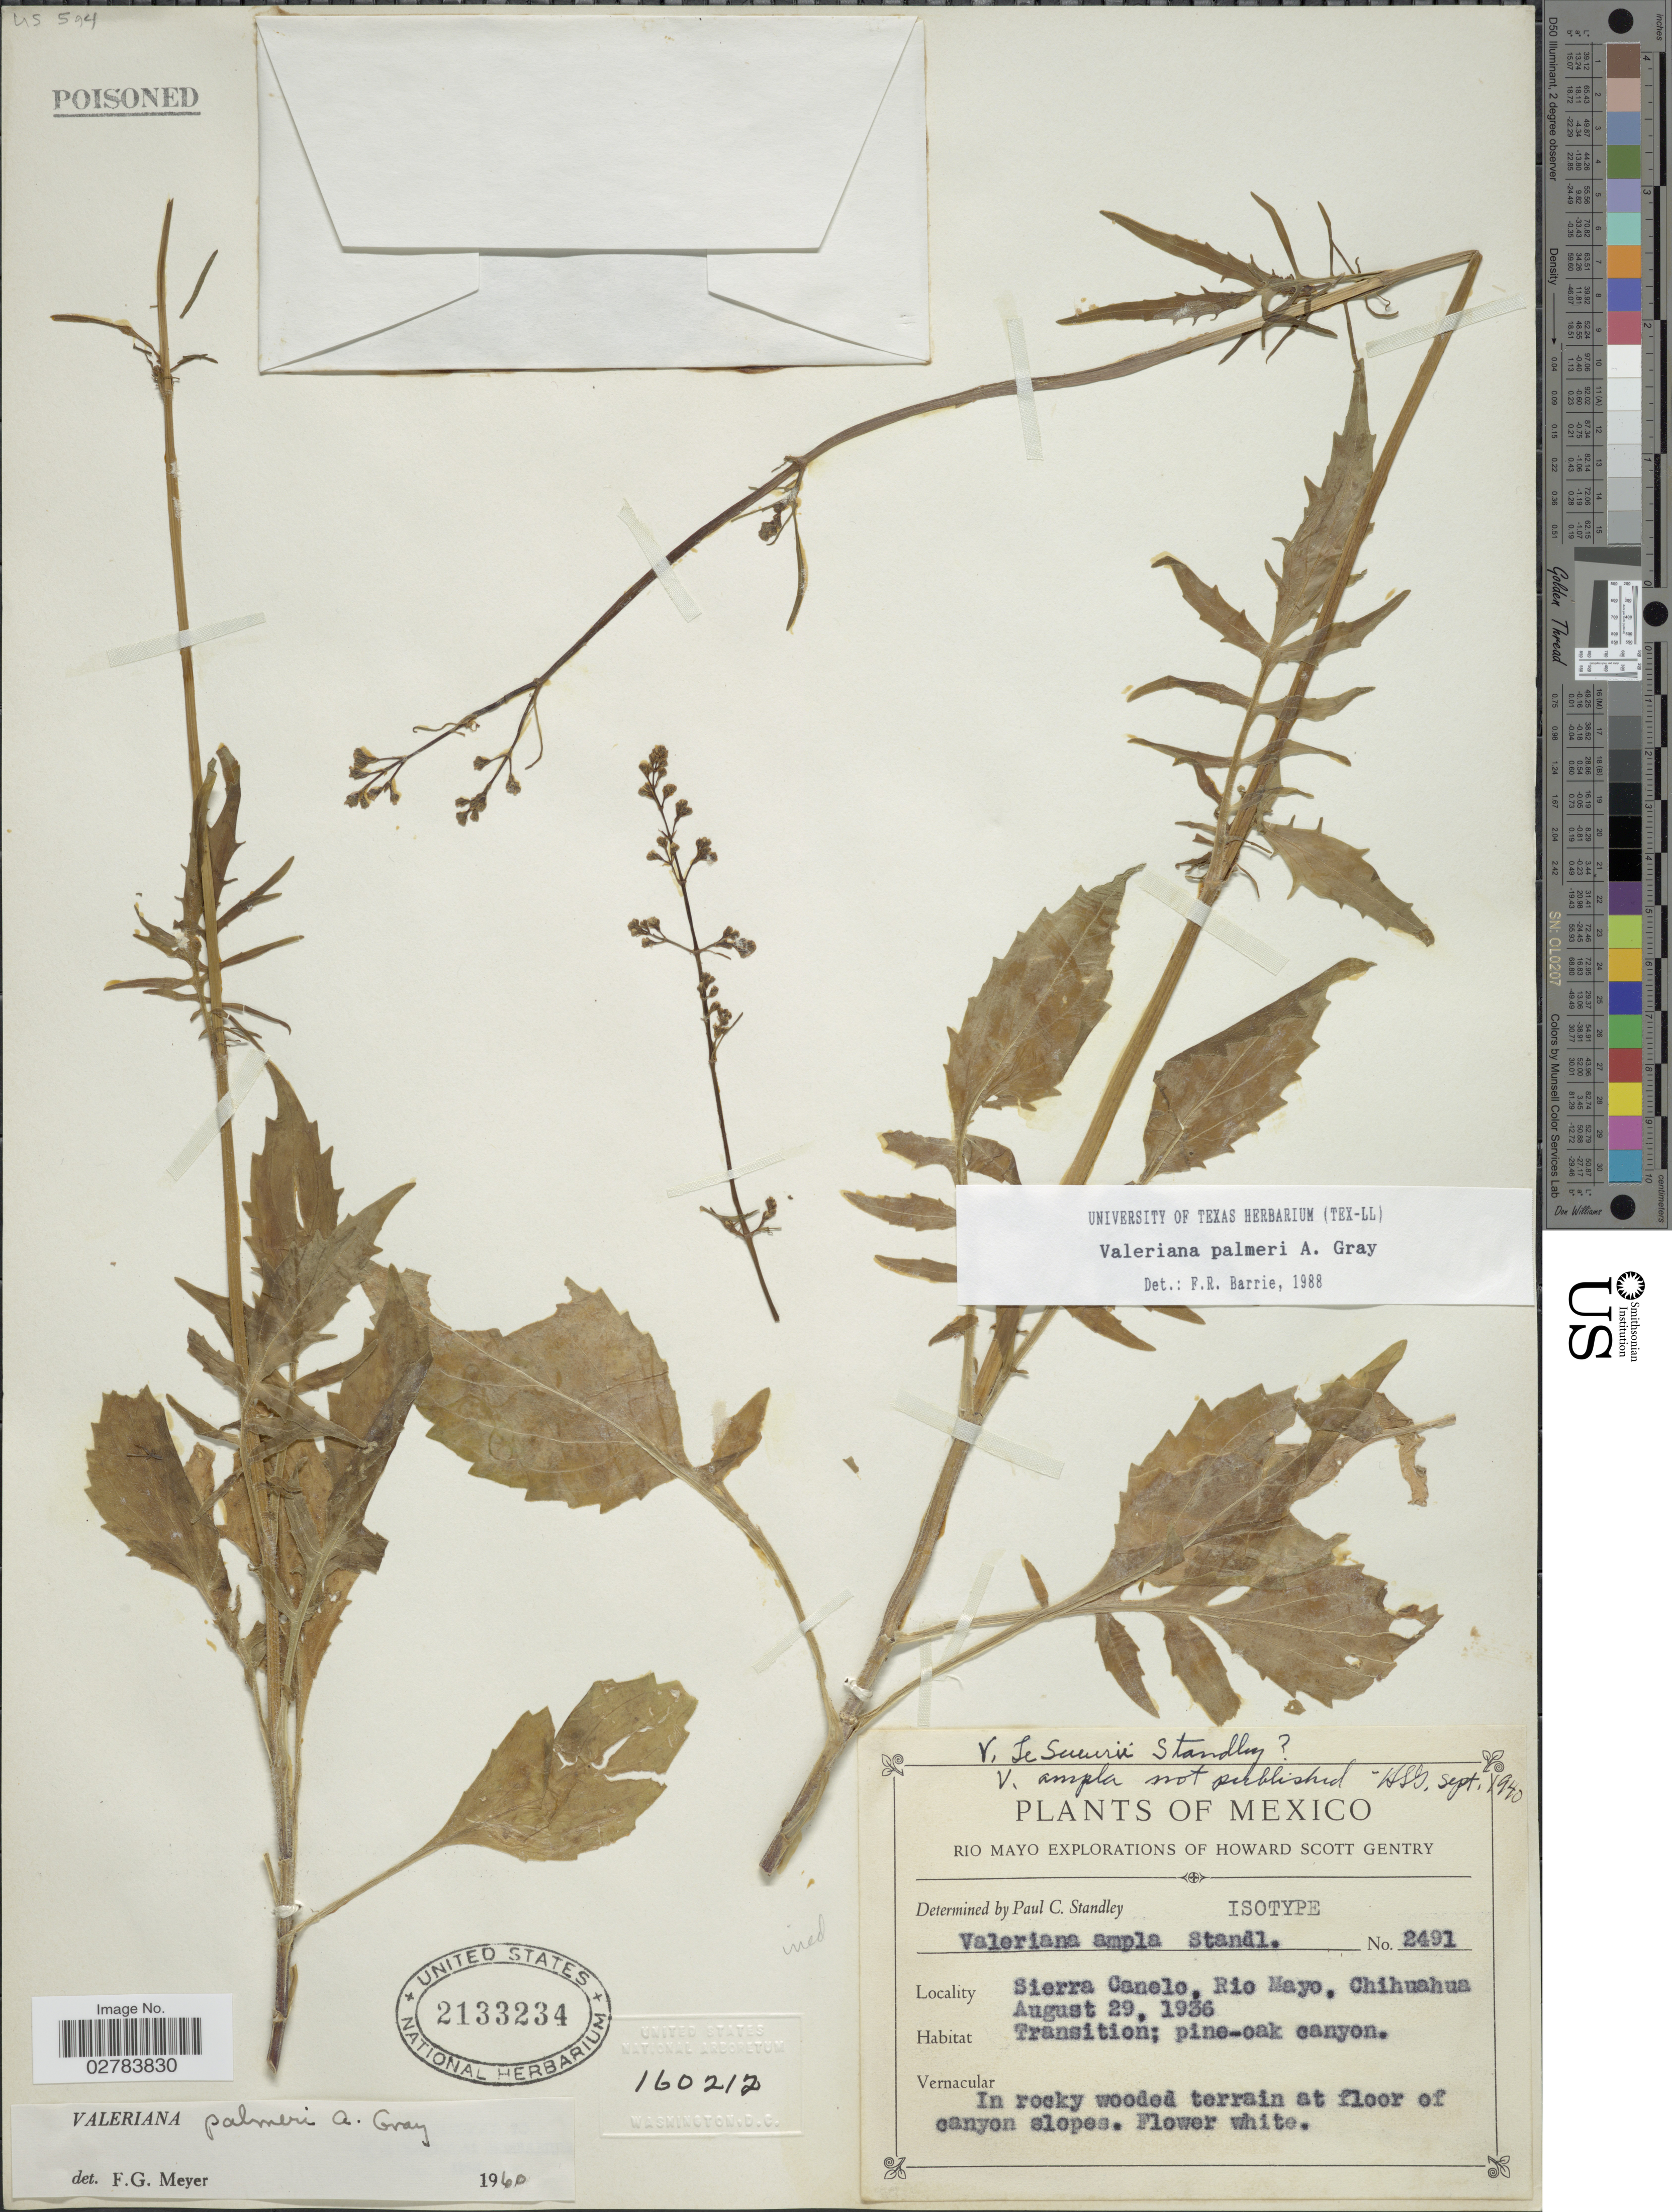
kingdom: Plantae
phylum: Tracheophyta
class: Magnoliopsida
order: Dipsacales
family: Caprifoliaceae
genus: Valeriana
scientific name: Valeriana palmeri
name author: A. Gray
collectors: H. S. Gentry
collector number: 2491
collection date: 1936-08-29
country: Mexico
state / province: Chihuahua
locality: Sierra Canelo, Rio Mayo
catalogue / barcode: US 2133234